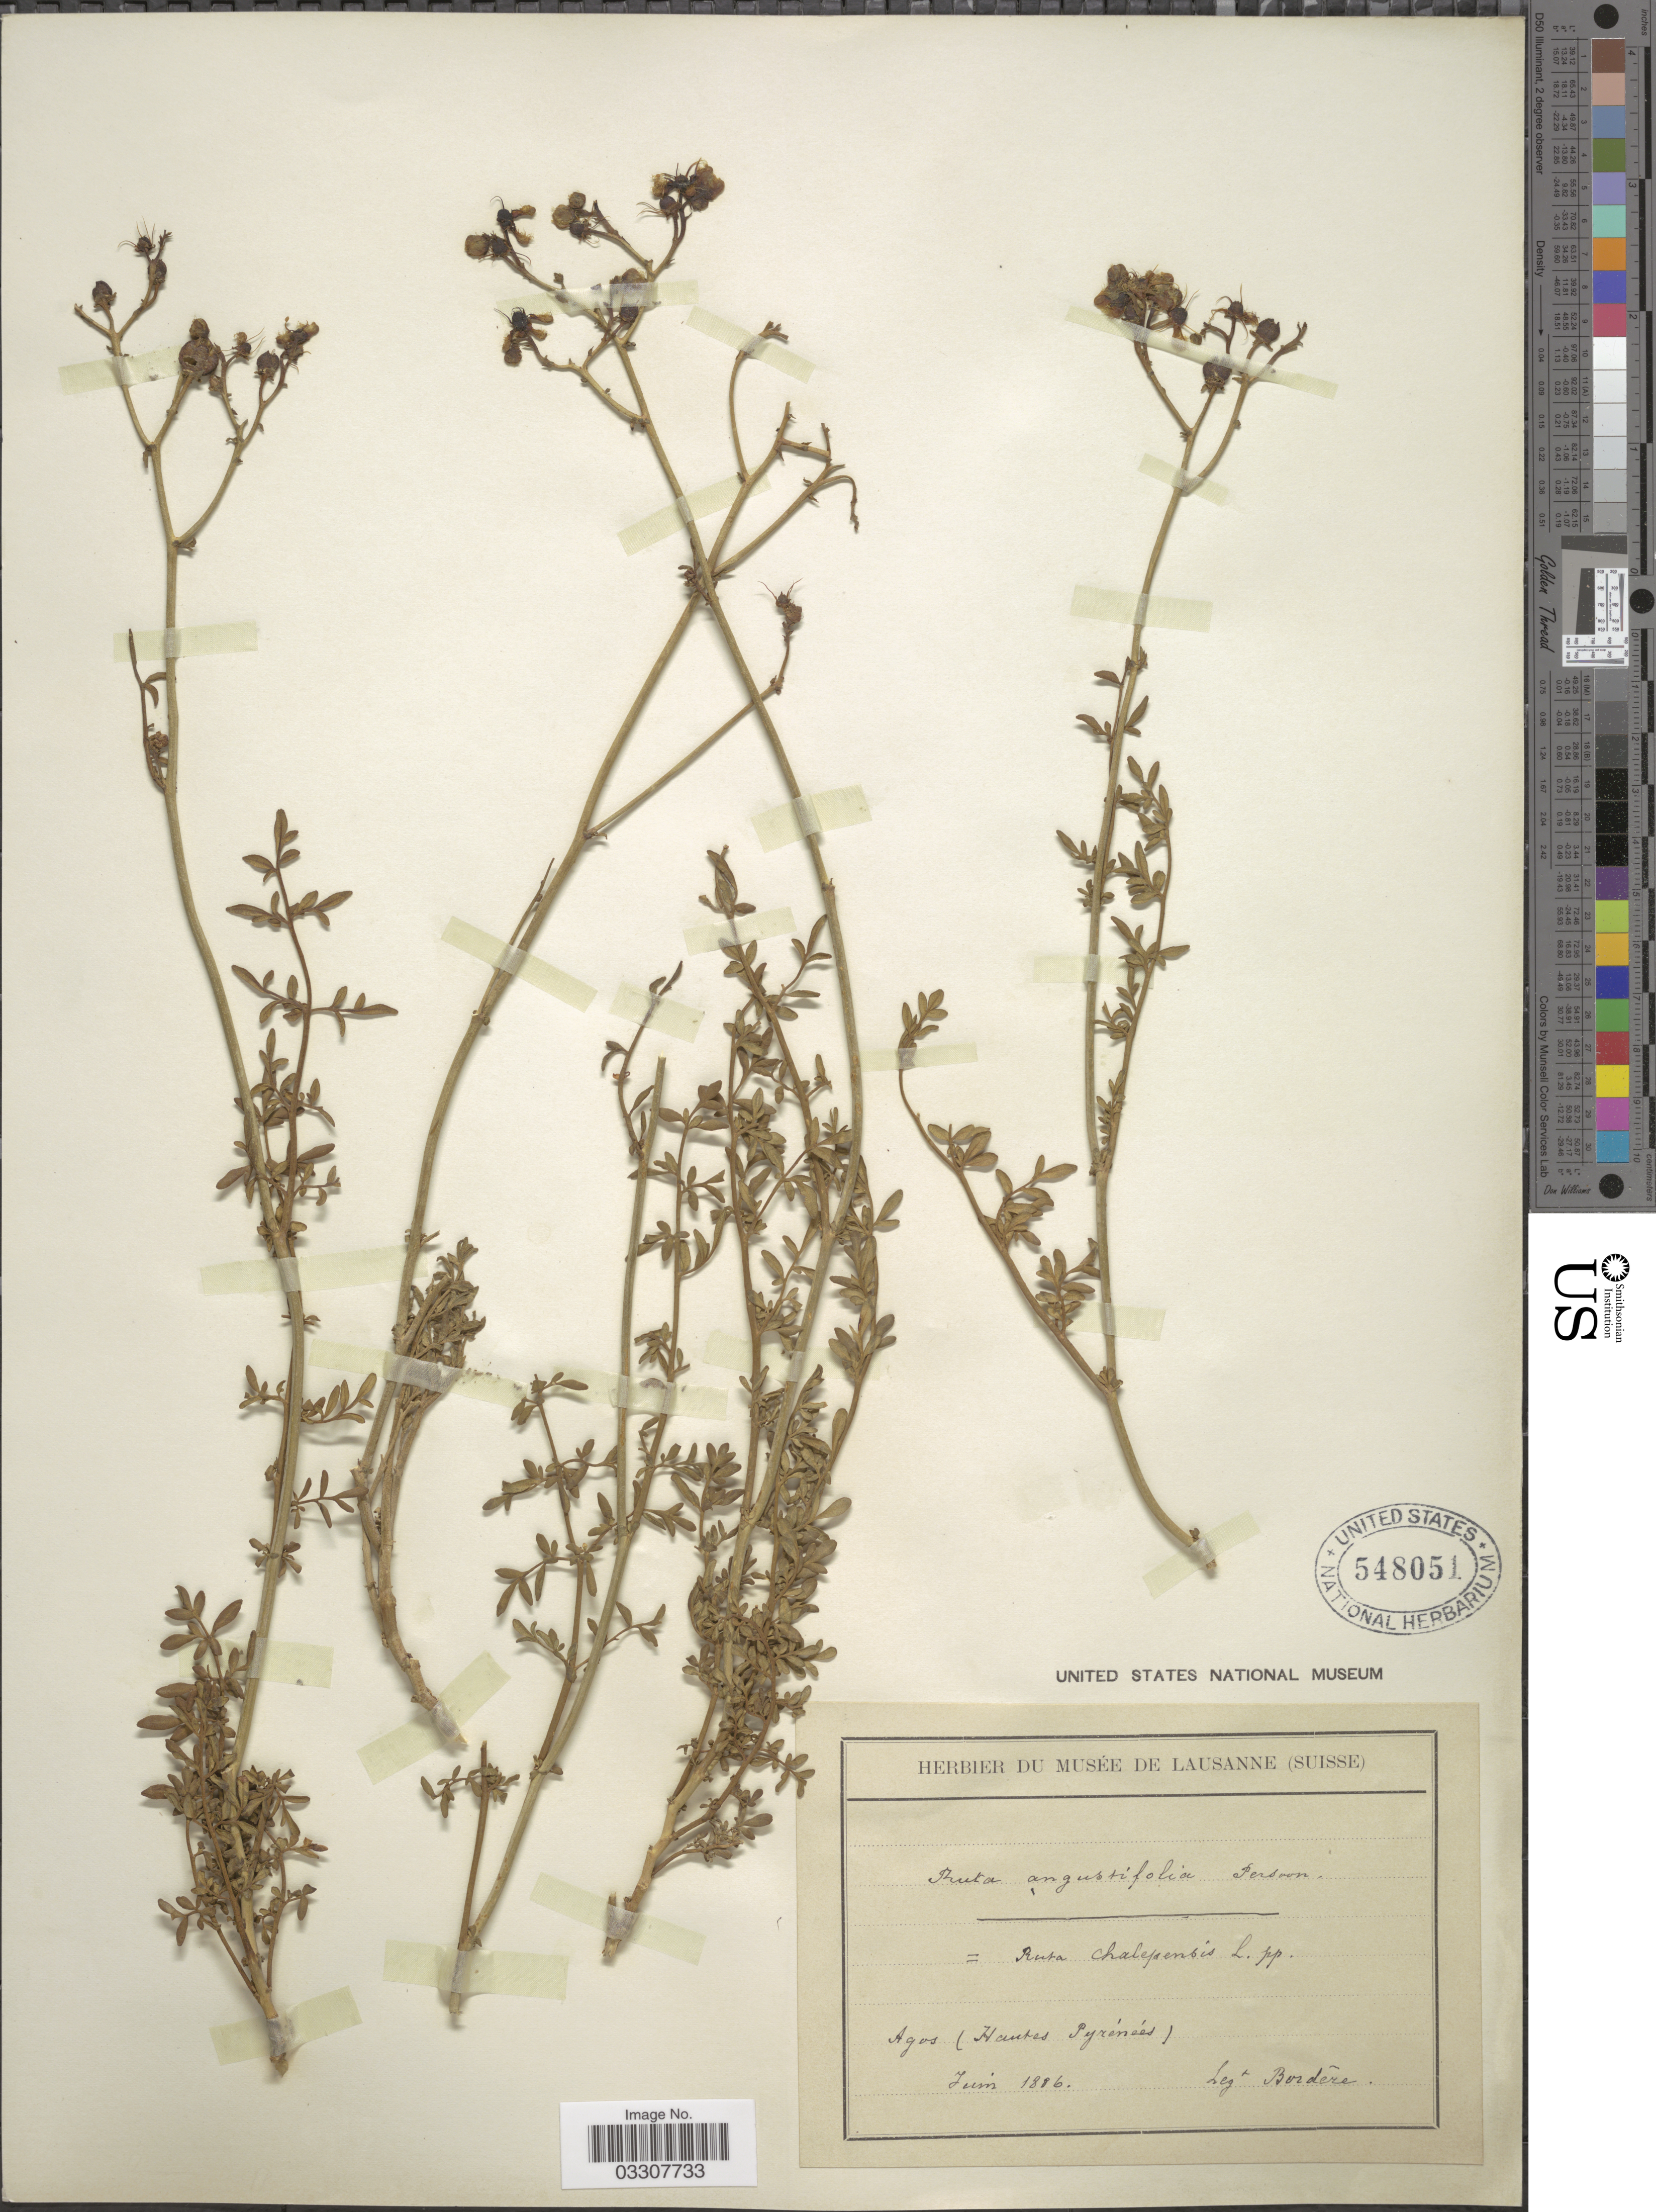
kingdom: Plantae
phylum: Tracheophyta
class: Magnoliopsida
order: Sapindales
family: Rutaceae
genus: Ruta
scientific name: Ruta angustifolia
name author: Pers.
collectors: -. Bordère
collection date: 1816-06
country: France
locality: Agos (Hautes Pyrénées).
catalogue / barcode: US 548051